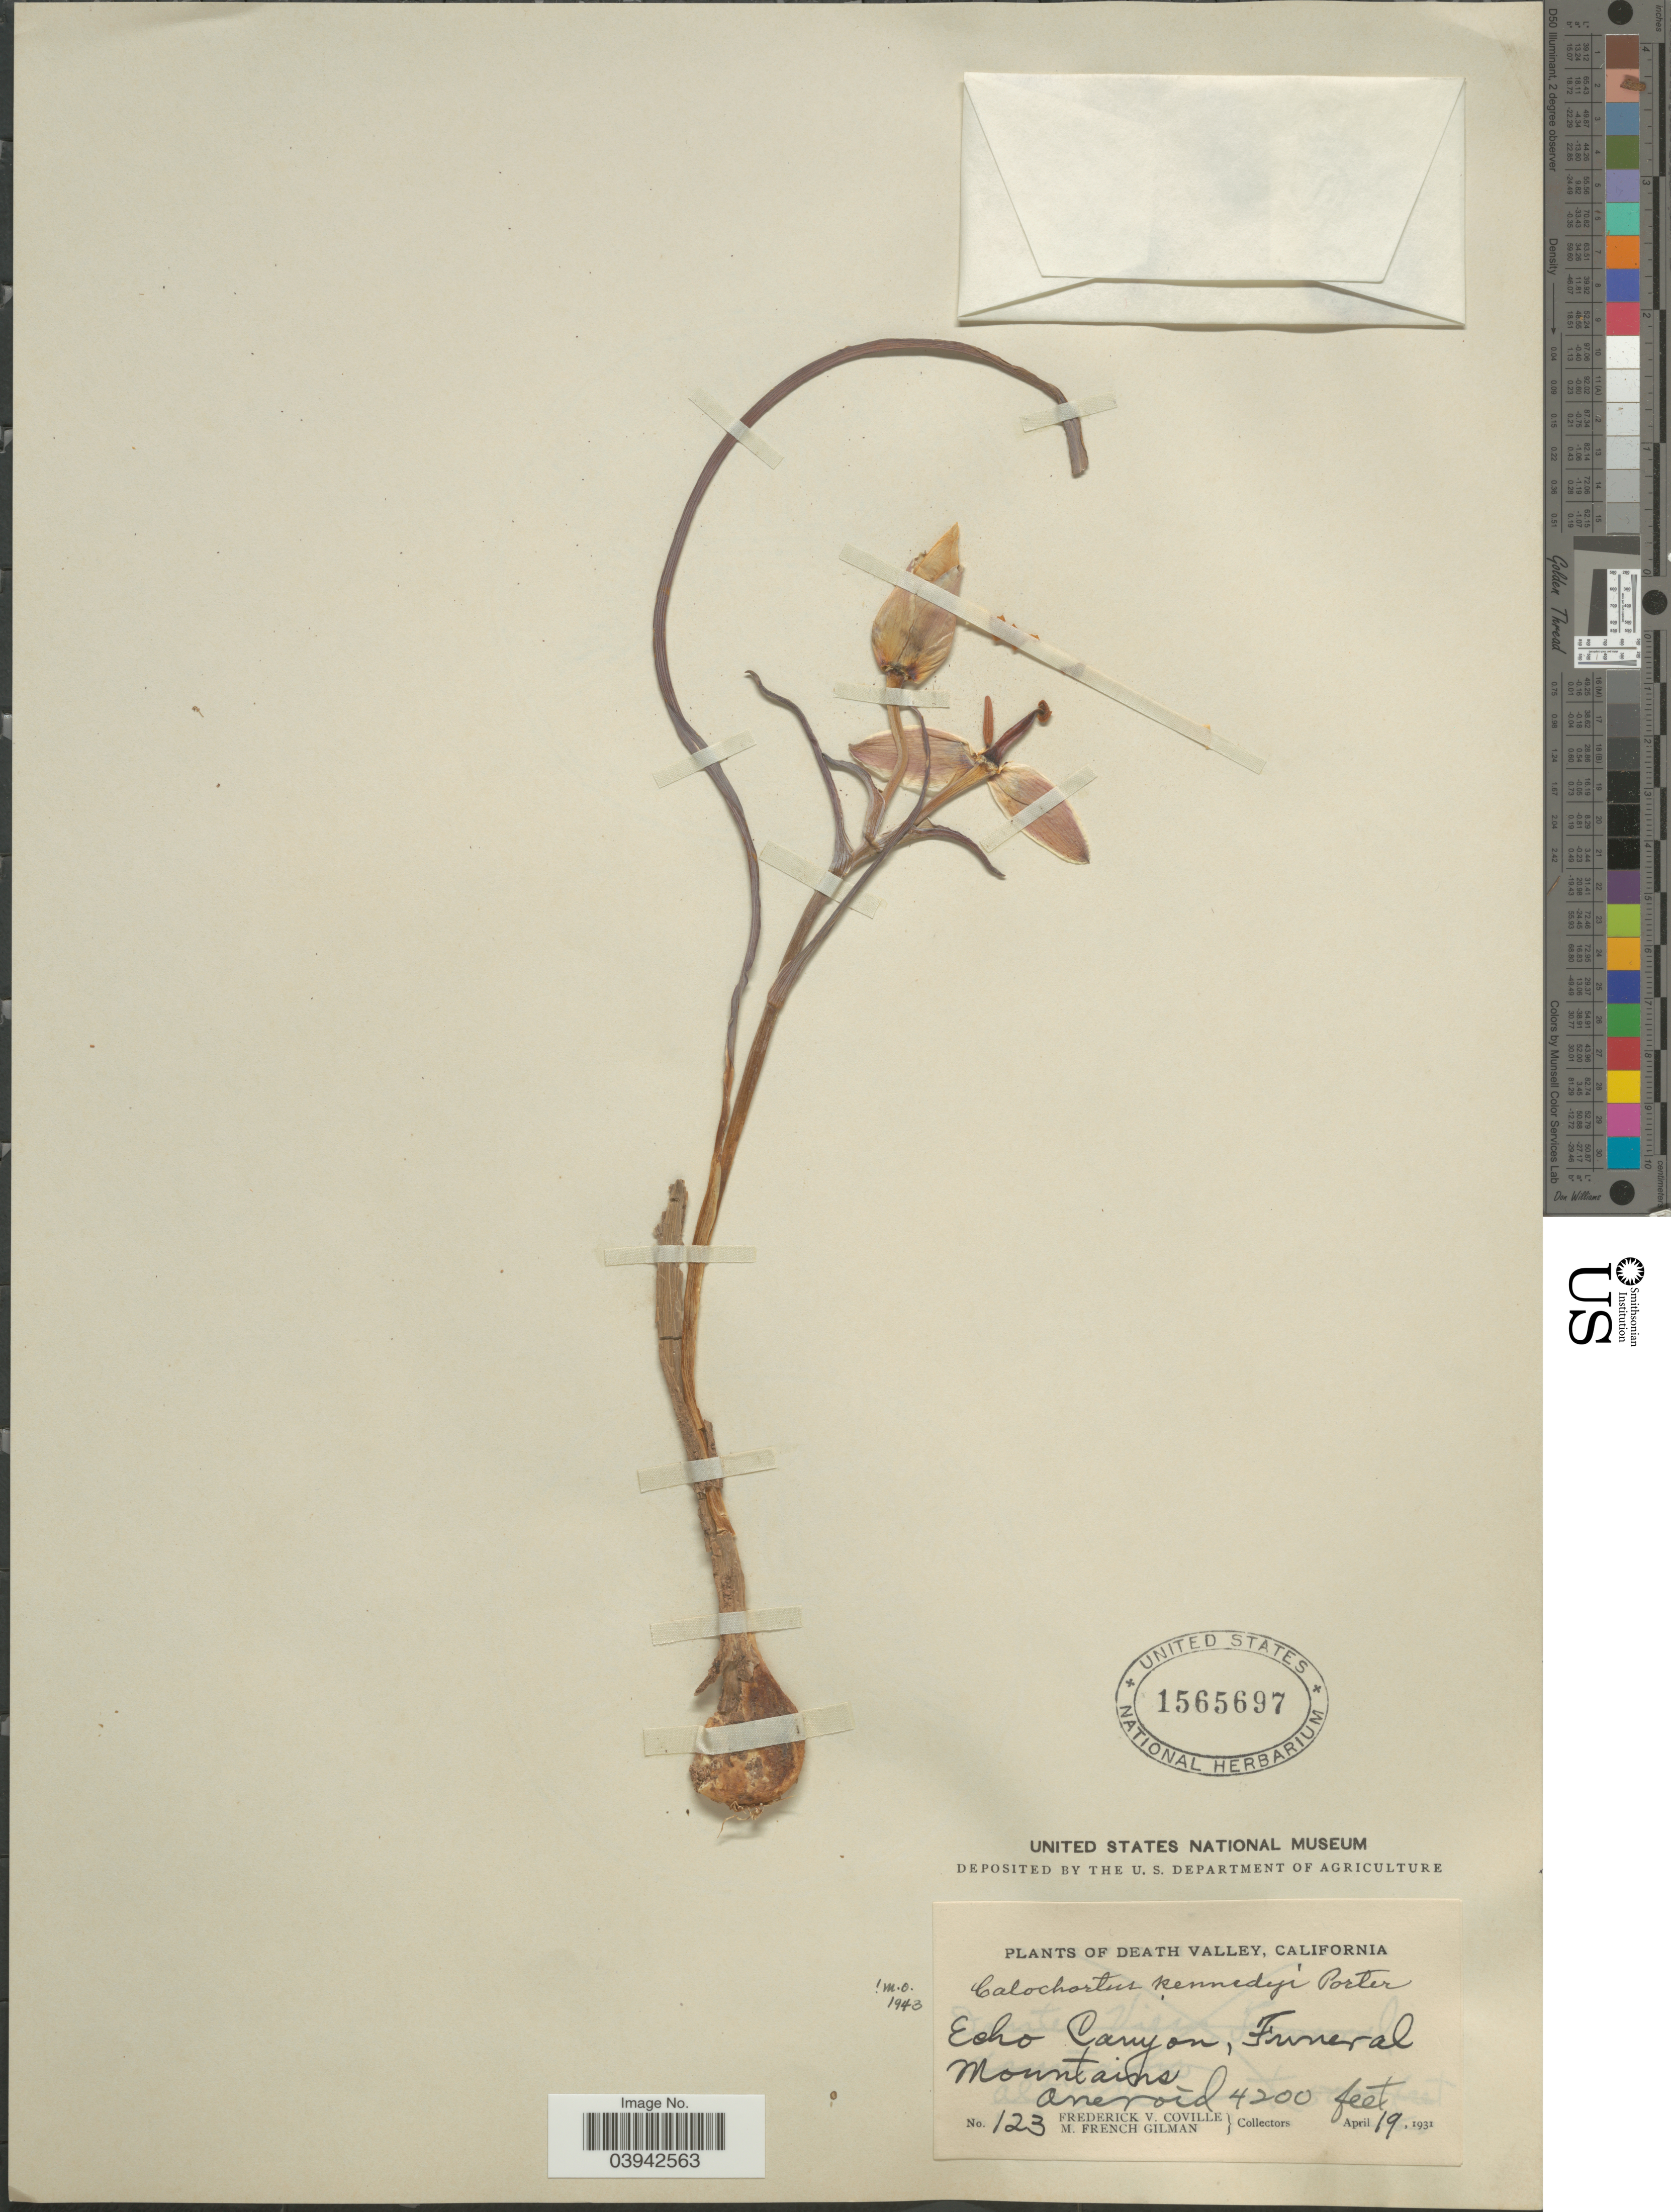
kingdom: Plantae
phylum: Tracheophyta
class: Liliopsida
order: Liliales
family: Liliaceae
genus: Calochortus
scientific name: Calochortus kennedyi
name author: Porter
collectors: F. V. Coville & M. F. Gilman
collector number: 123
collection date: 1931-04-19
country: United States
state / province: California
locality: Death Valley, Echo Canyon, Funeral Mountains.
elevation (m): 1280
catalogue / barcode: US 1565697